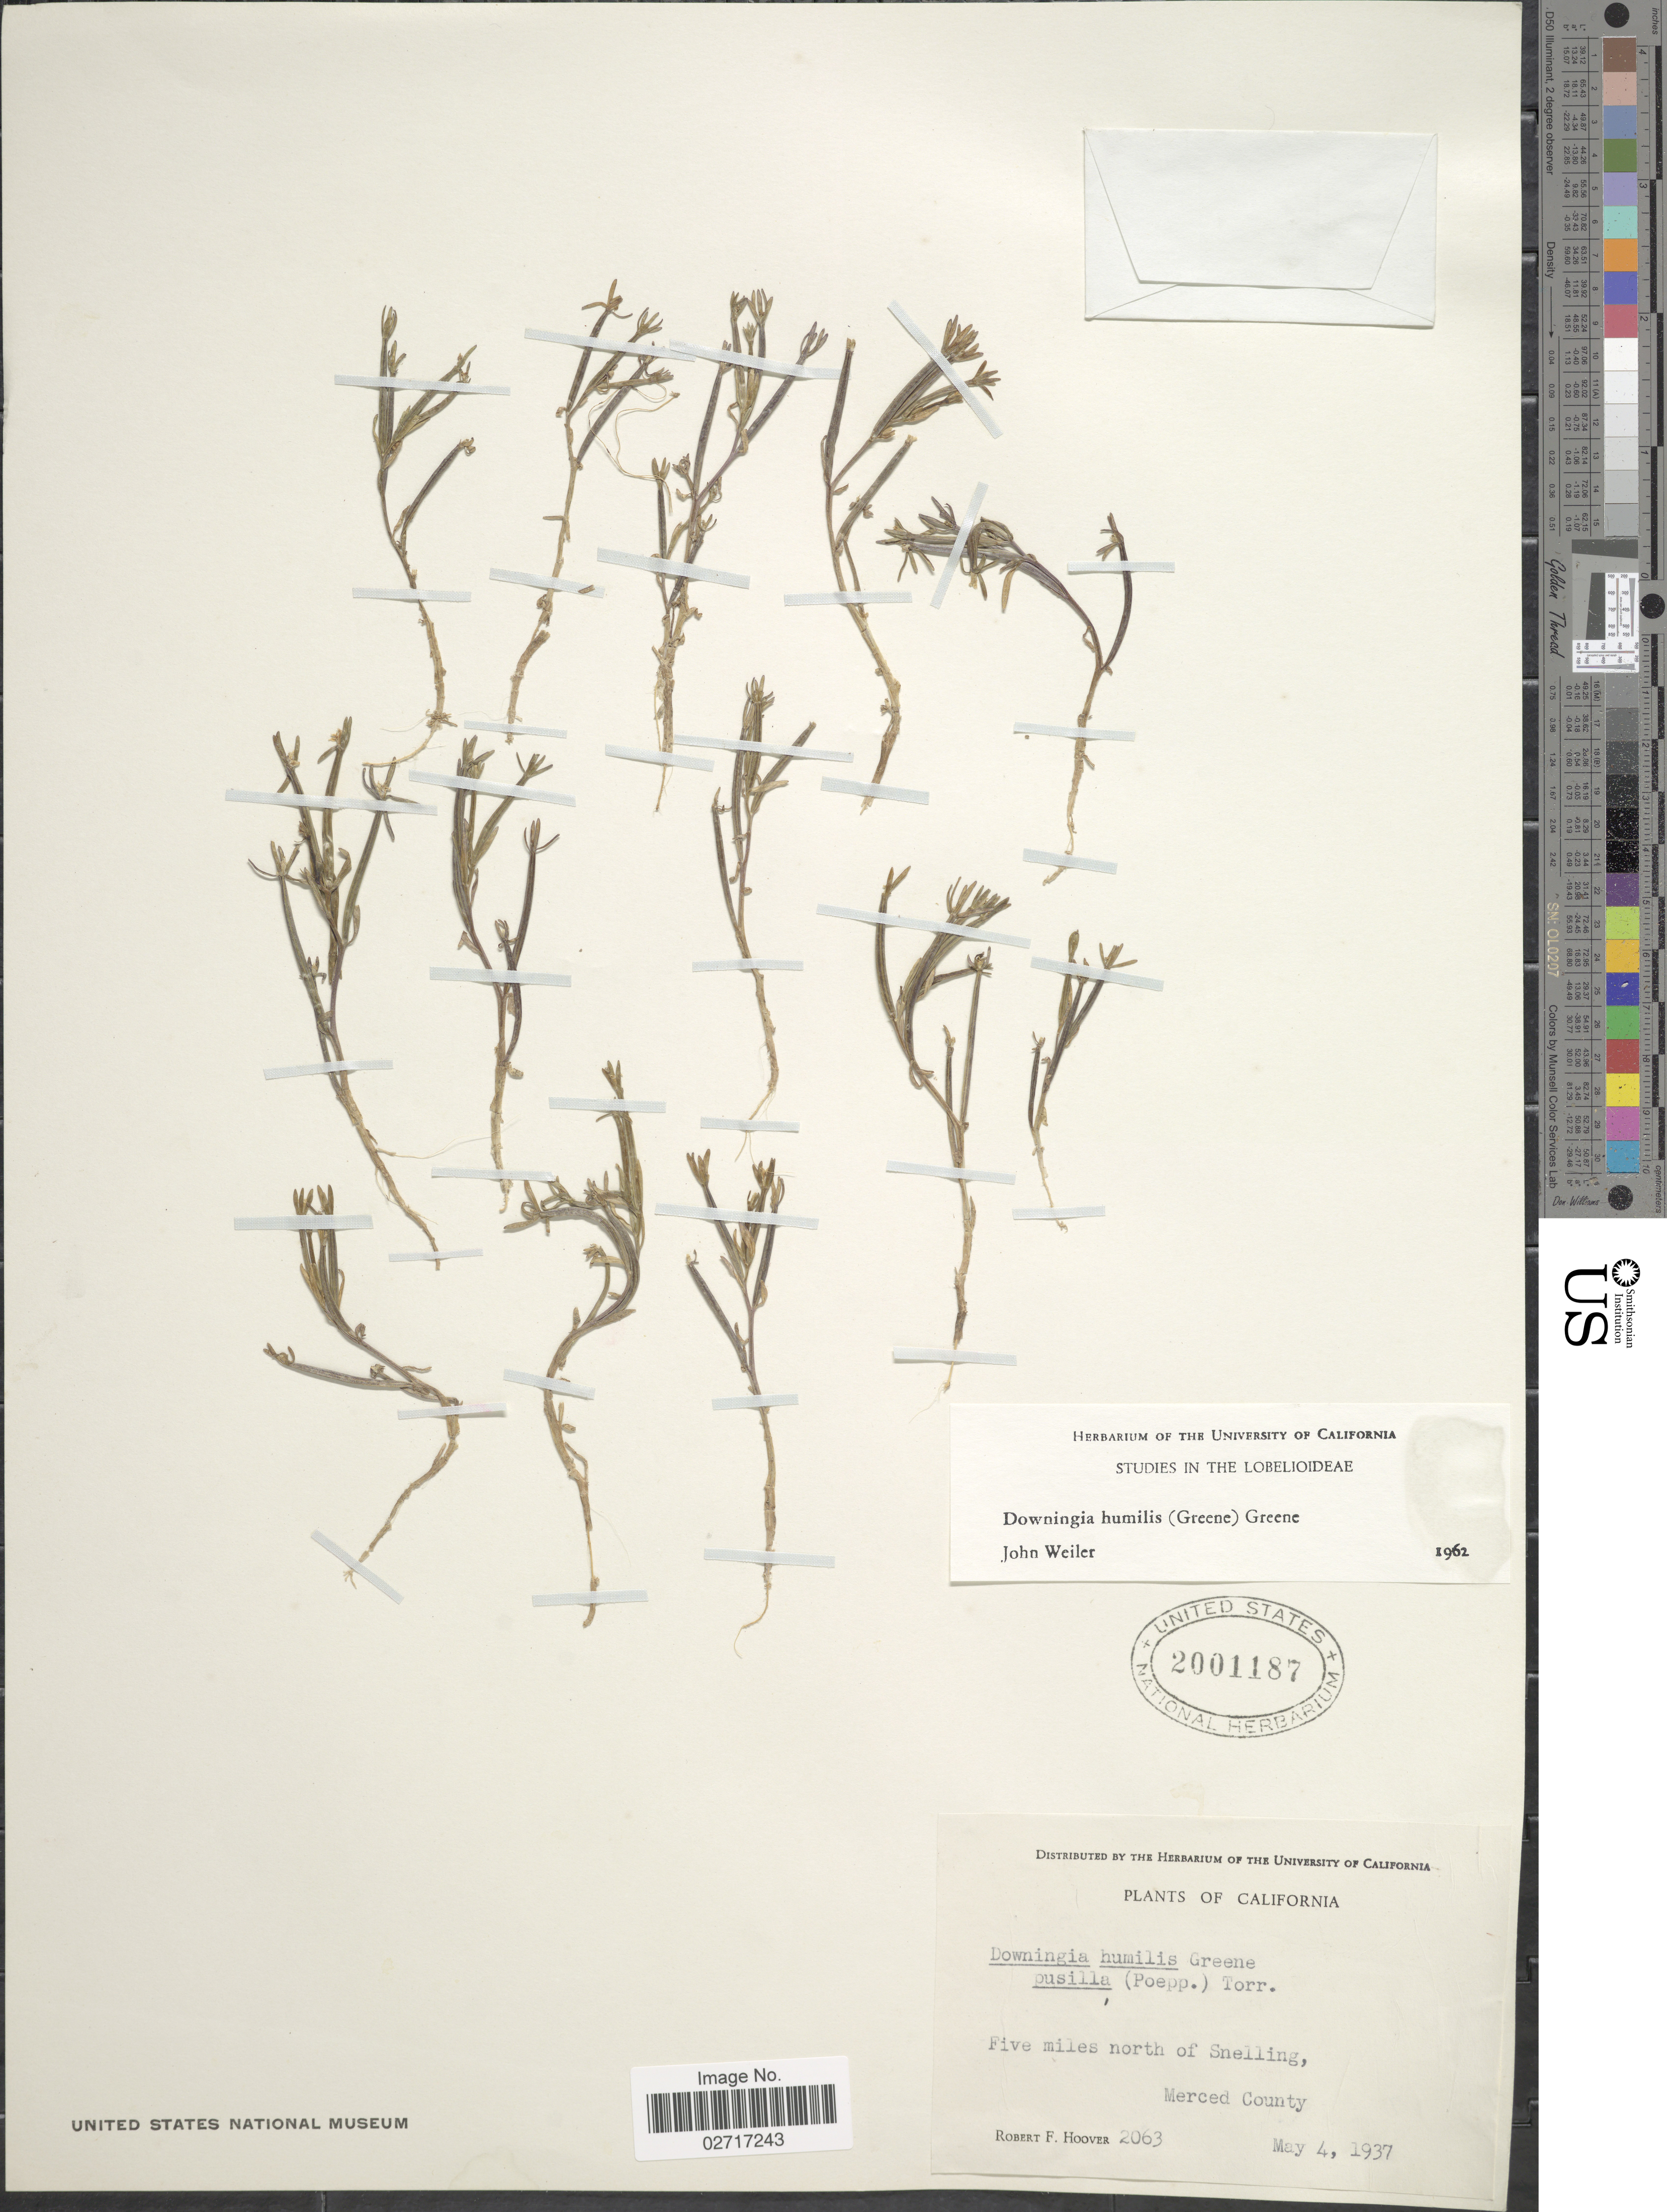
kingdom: Plantae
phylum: Tracheophyta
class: Magnoliopsida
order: Asterales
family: Campanulaceae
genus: Downingia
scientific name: Downingia humilis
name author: (S.W. Greene) Rattan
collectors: R. F. Hoover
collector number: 2063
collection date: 1937-05-04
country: United States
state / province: California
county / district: Merced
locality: Five miles north of Snelling, Merced County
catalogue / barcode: US 2001187